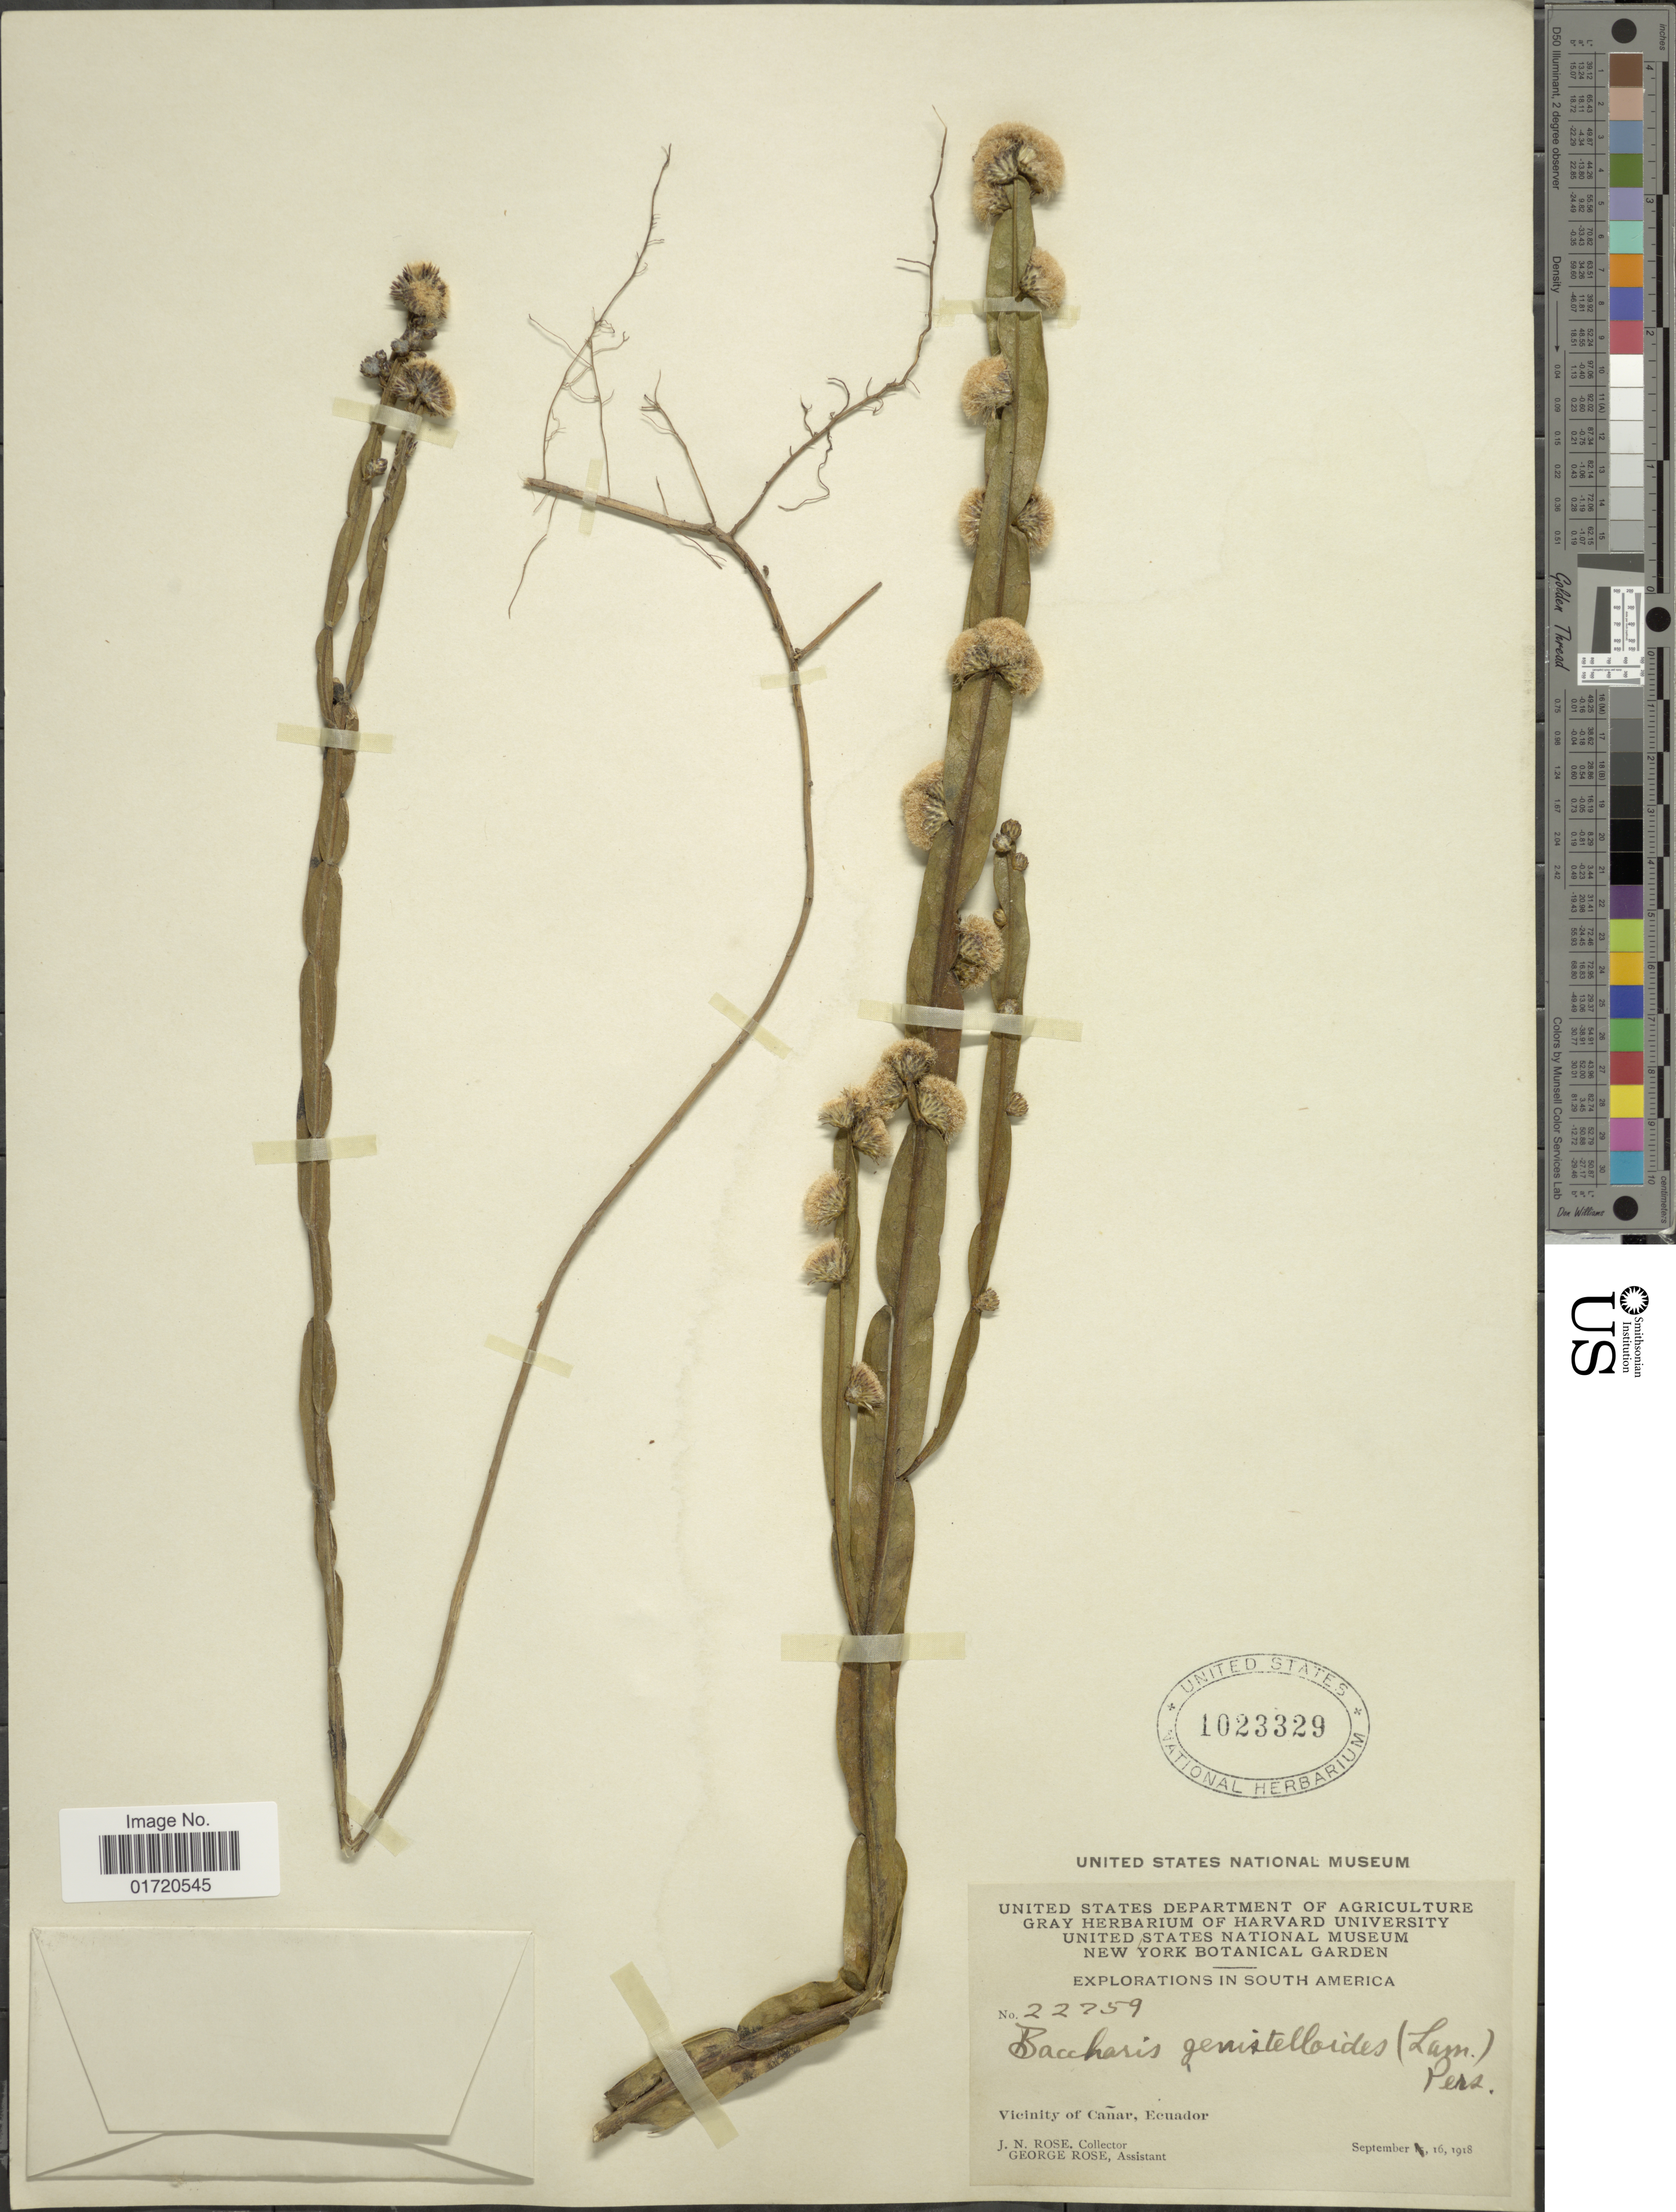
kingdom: Plantae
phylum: Tracheophyta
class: Magnoliopsida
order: Asterales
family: Asteraceae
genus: Baccharis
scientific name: Baccharis genistelloides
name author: (Lam.) Pers.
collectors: J. N. Rose & G. Rose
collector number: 22759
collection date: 1918-09-16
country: Ecuador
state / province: Cañar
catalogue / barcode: US 1023329